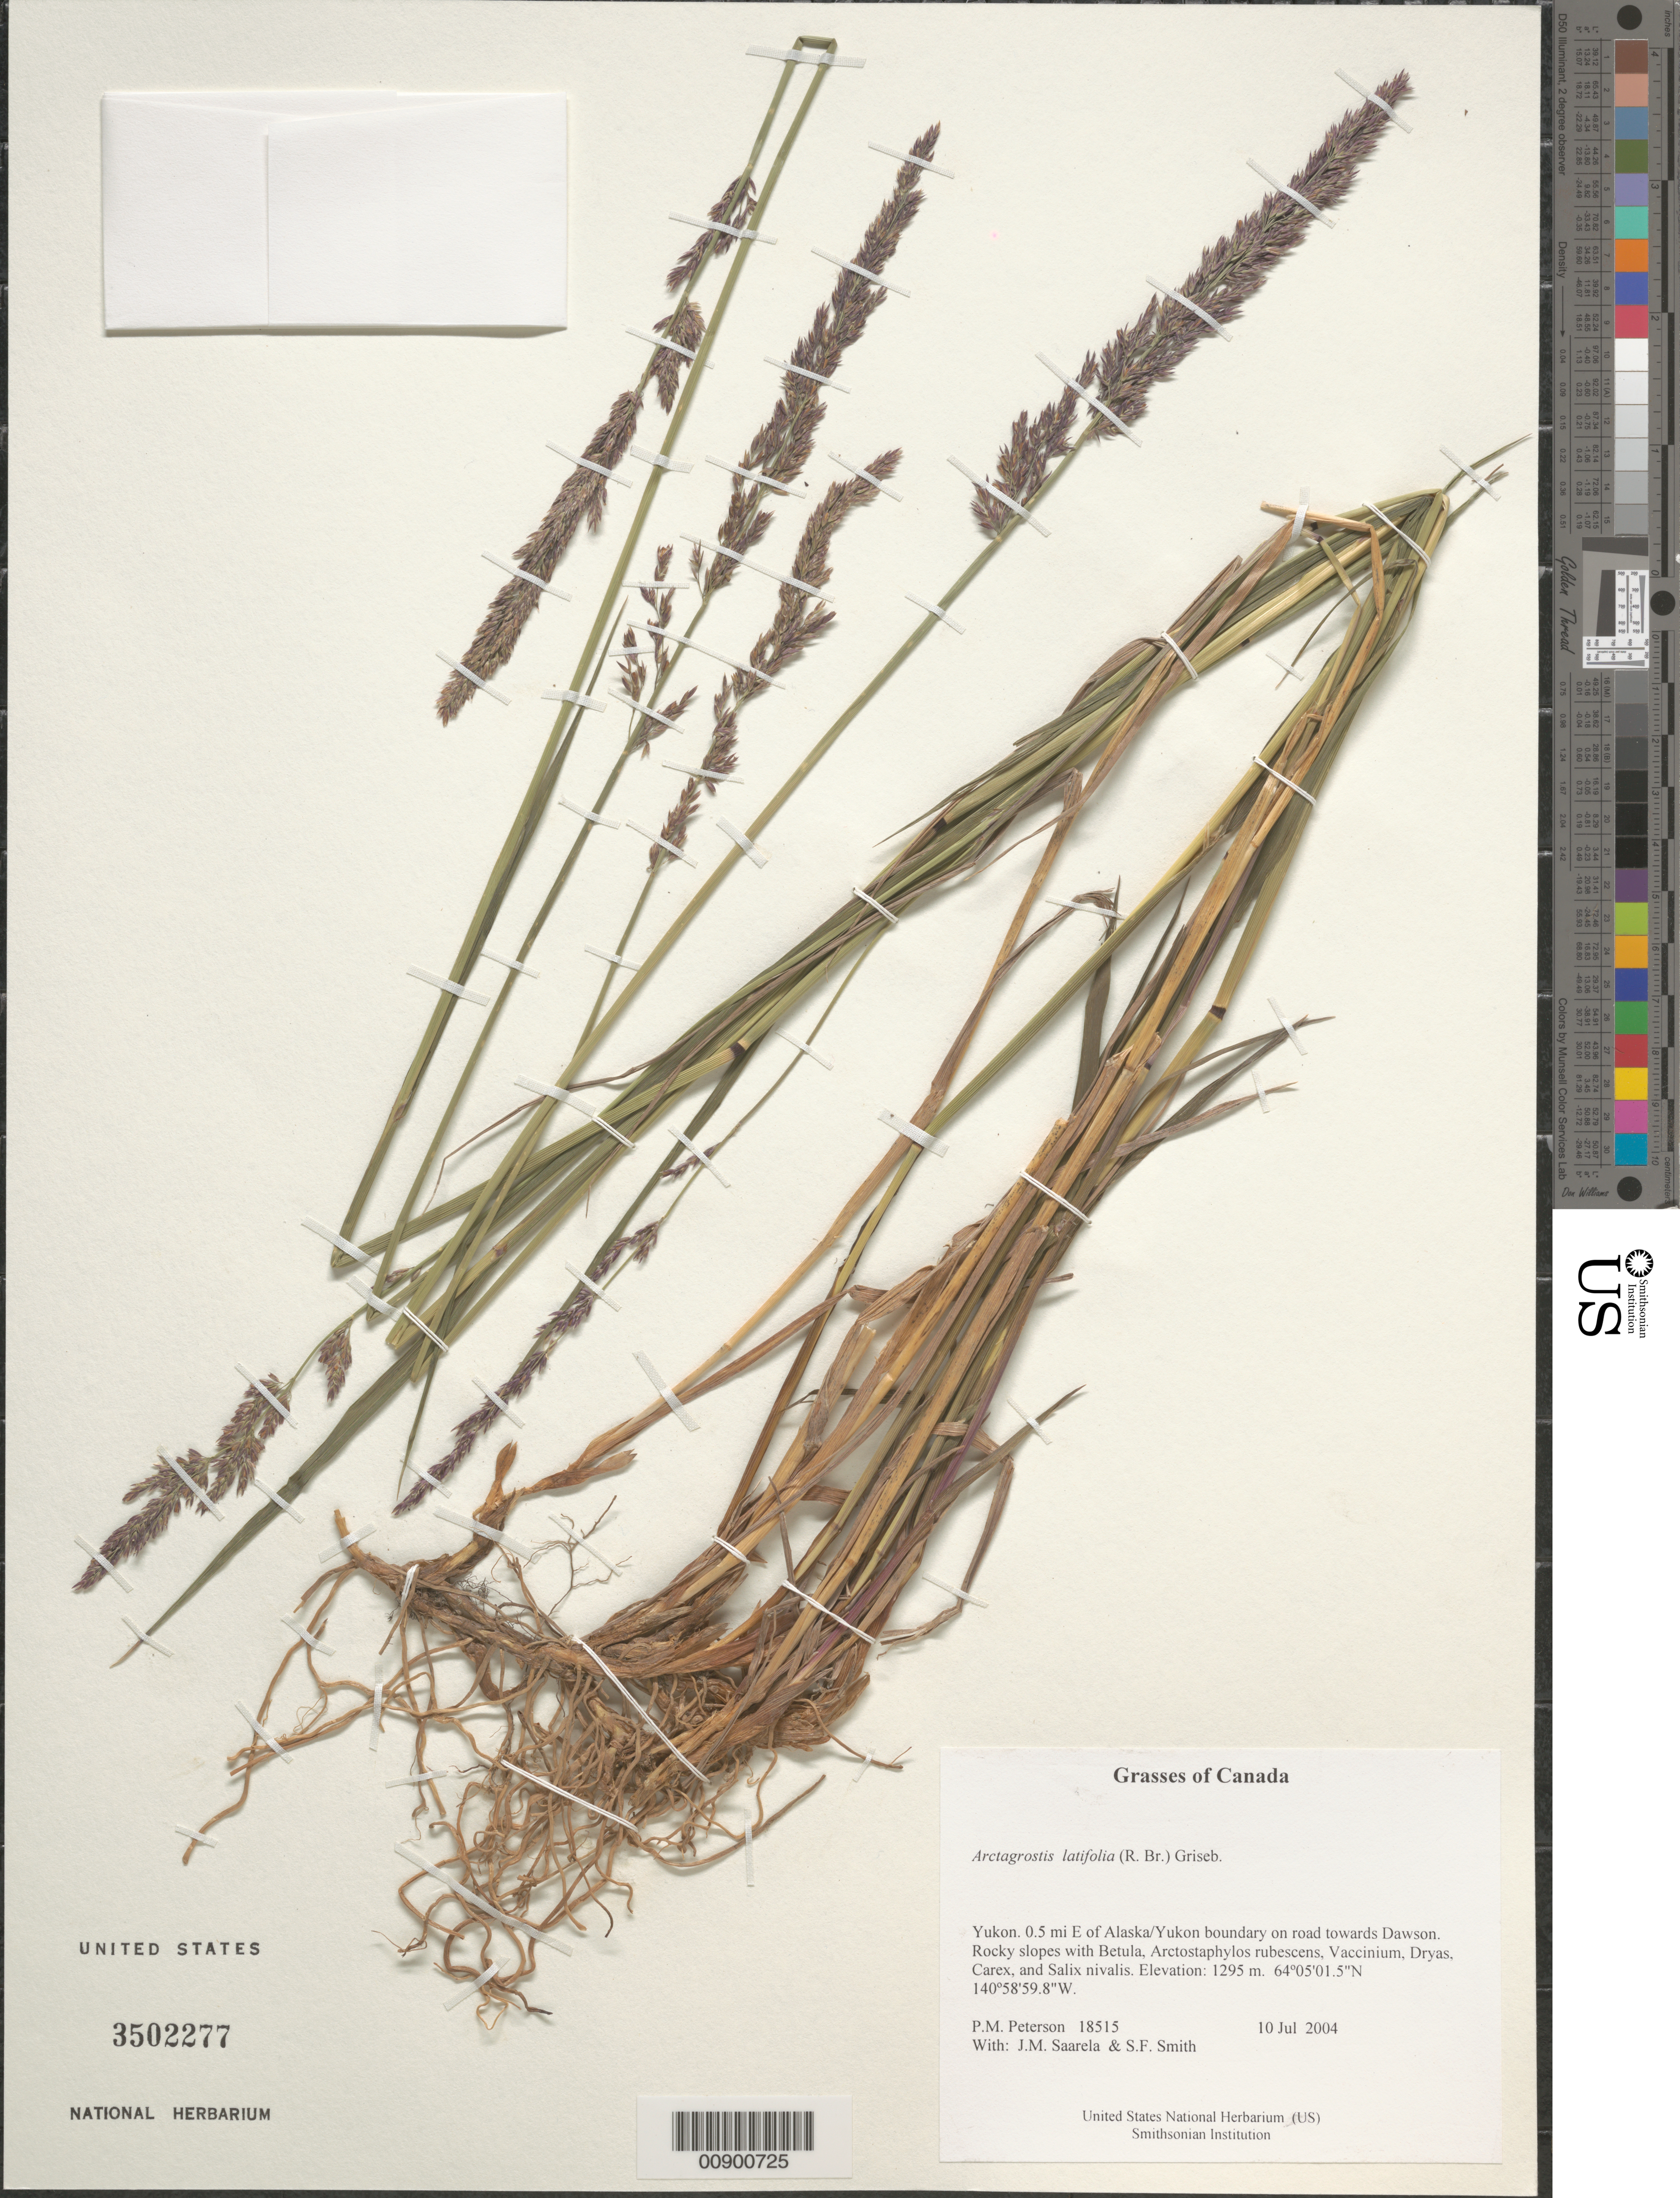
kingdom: Plantae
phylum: Tracheophyta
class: Liliopsida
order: Poales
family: Poaceae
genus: Arctagrostis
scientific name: Arctagrostis latifolia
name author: (R. Br.) Griseb.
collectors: P. M. Peterson, J. Saarela & S.F. Smith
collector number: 18515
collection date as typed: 10 Jul 2004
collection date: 2004-07-10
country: Canada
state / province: Yukon Territory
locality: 0.5 mi E of Alaska/Yukon boundary on road towards Dawson. Rocky slopes with Betula, Arctostaphylos rubescens, Vaccinium, Dryas, Carex, and Salix nivalis.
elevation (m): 1295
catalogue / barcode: US 3502277